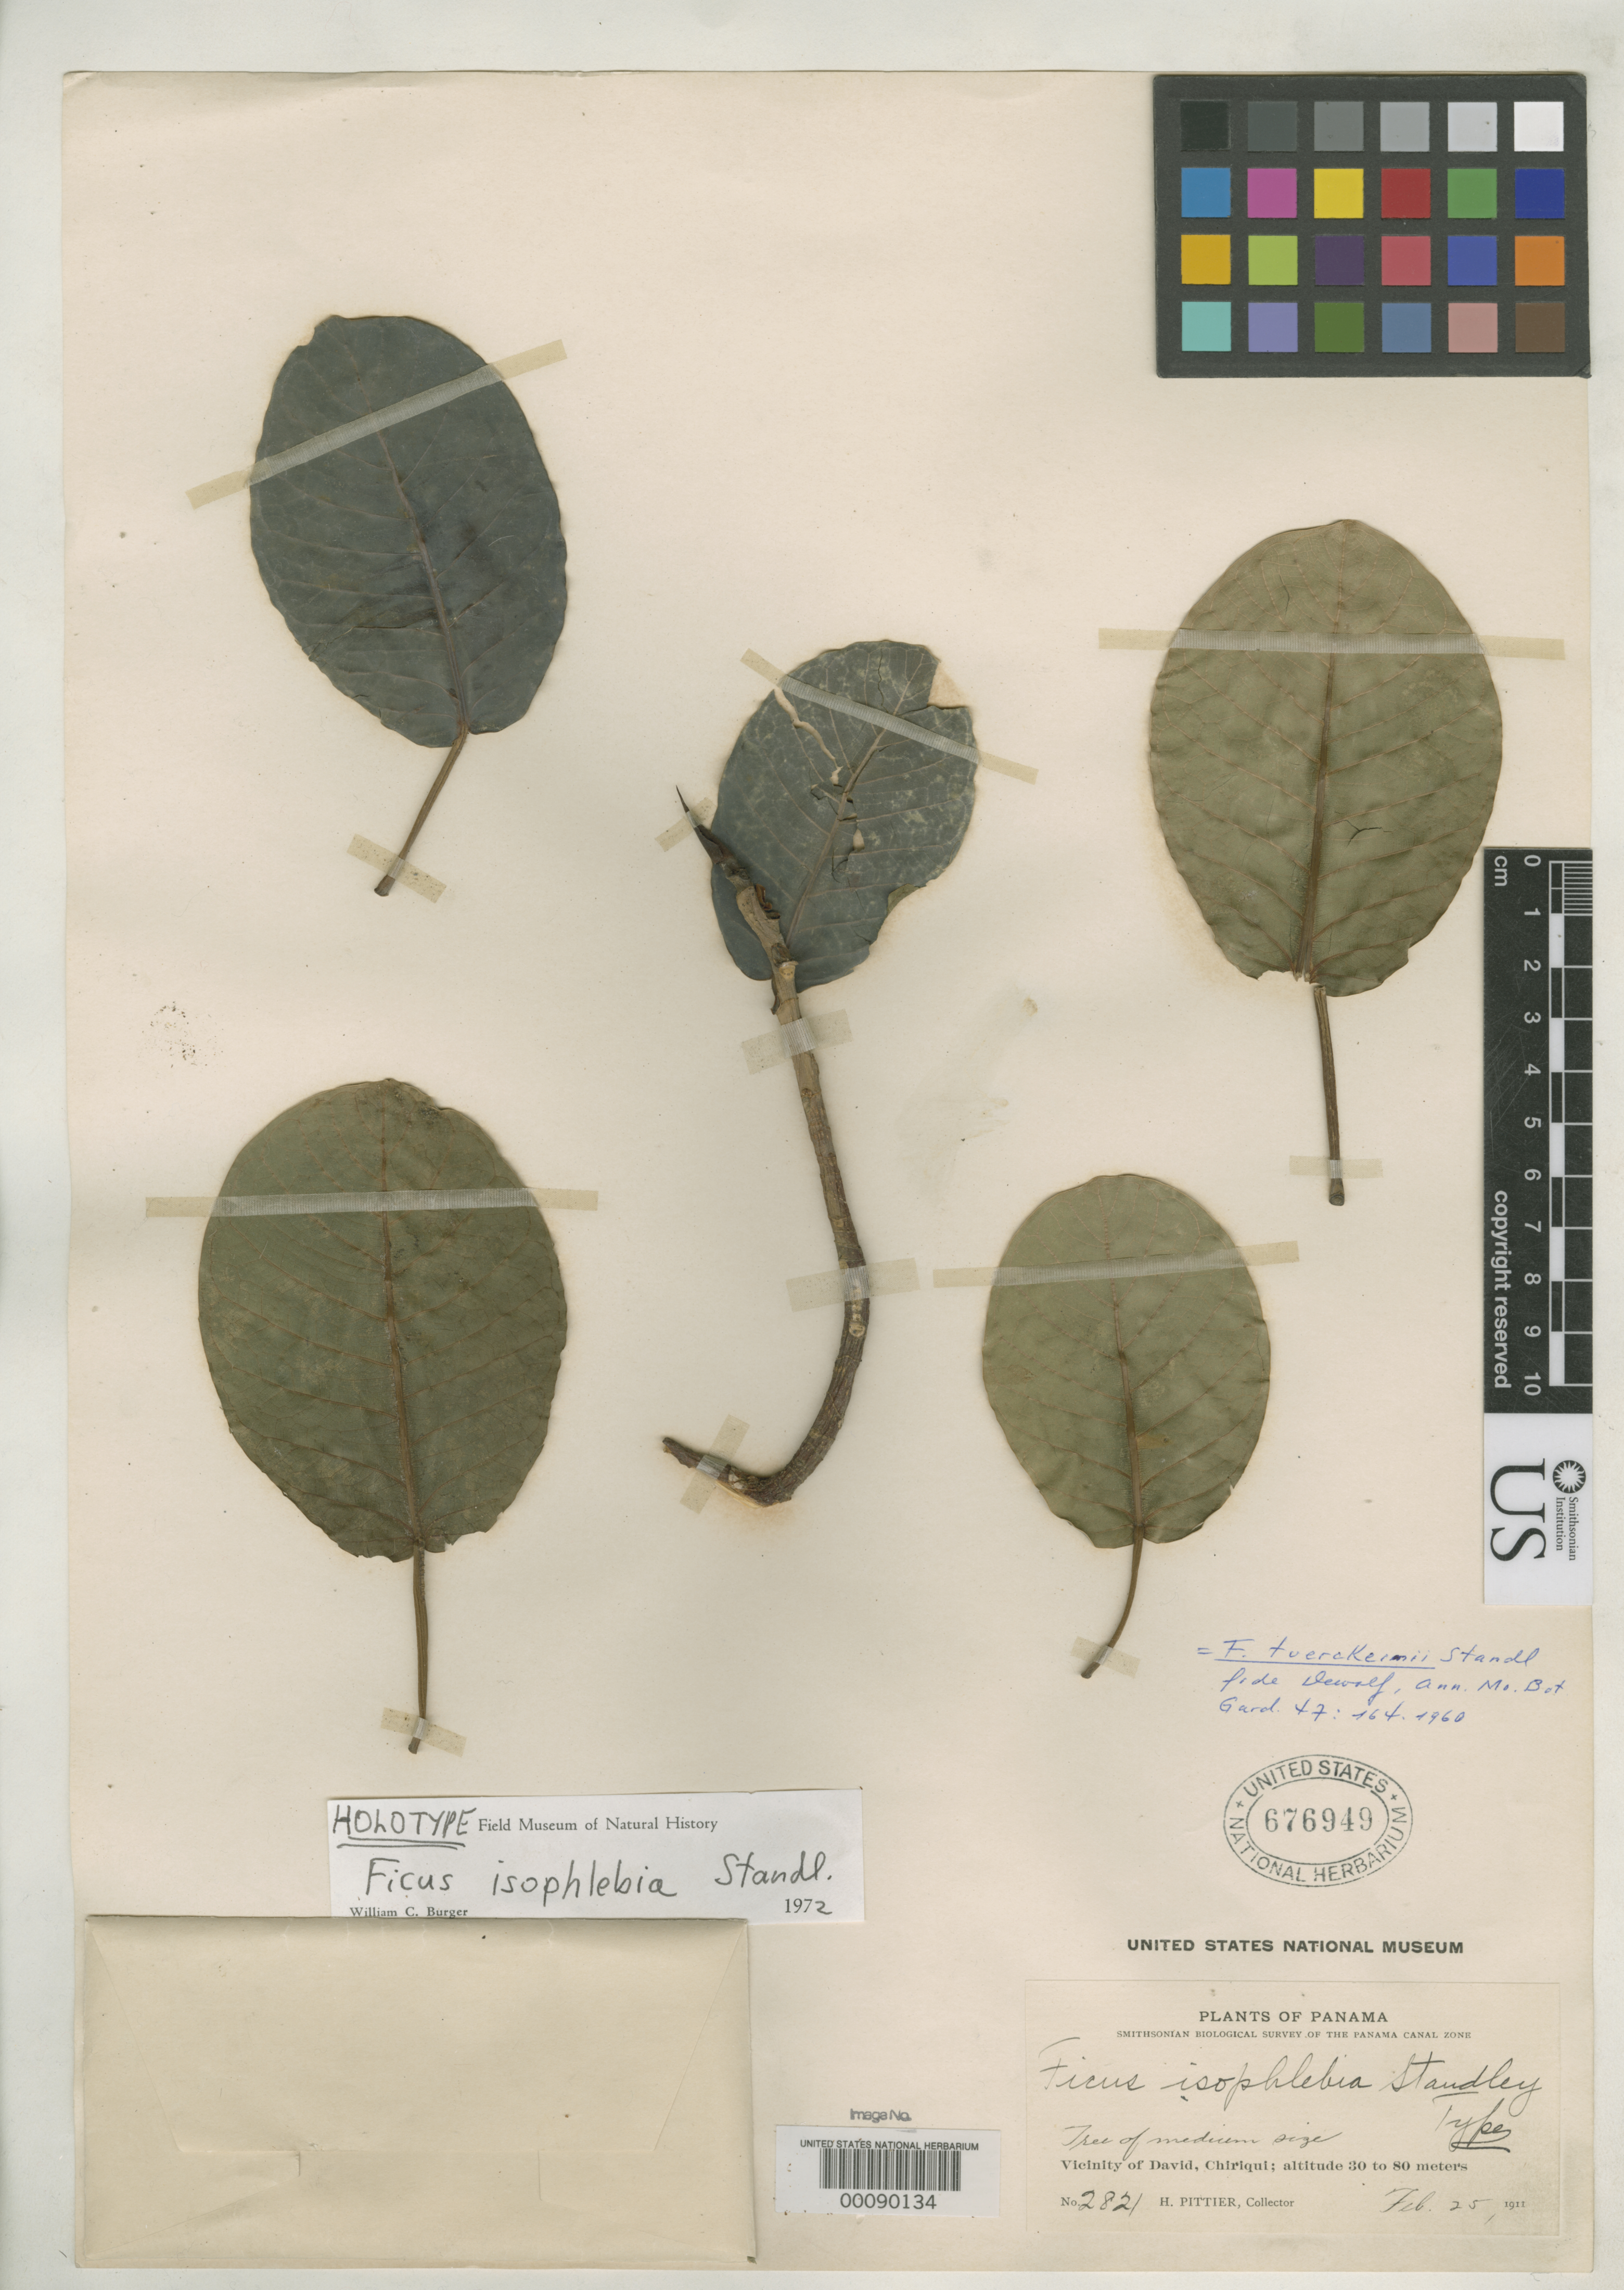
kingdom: Plantae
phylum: Tracheophyta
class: Magnoliopsida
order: Rosales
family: Moraceae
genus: Ficus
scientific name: Ficus isophlebia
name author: Standl.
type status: Holotype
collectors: H. F. Pittier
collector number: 2821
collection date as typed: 25 Feb 1911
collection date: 1911-02-25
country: Panama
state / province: Chiriquí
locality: David.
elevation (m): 30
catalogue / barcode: US 676949